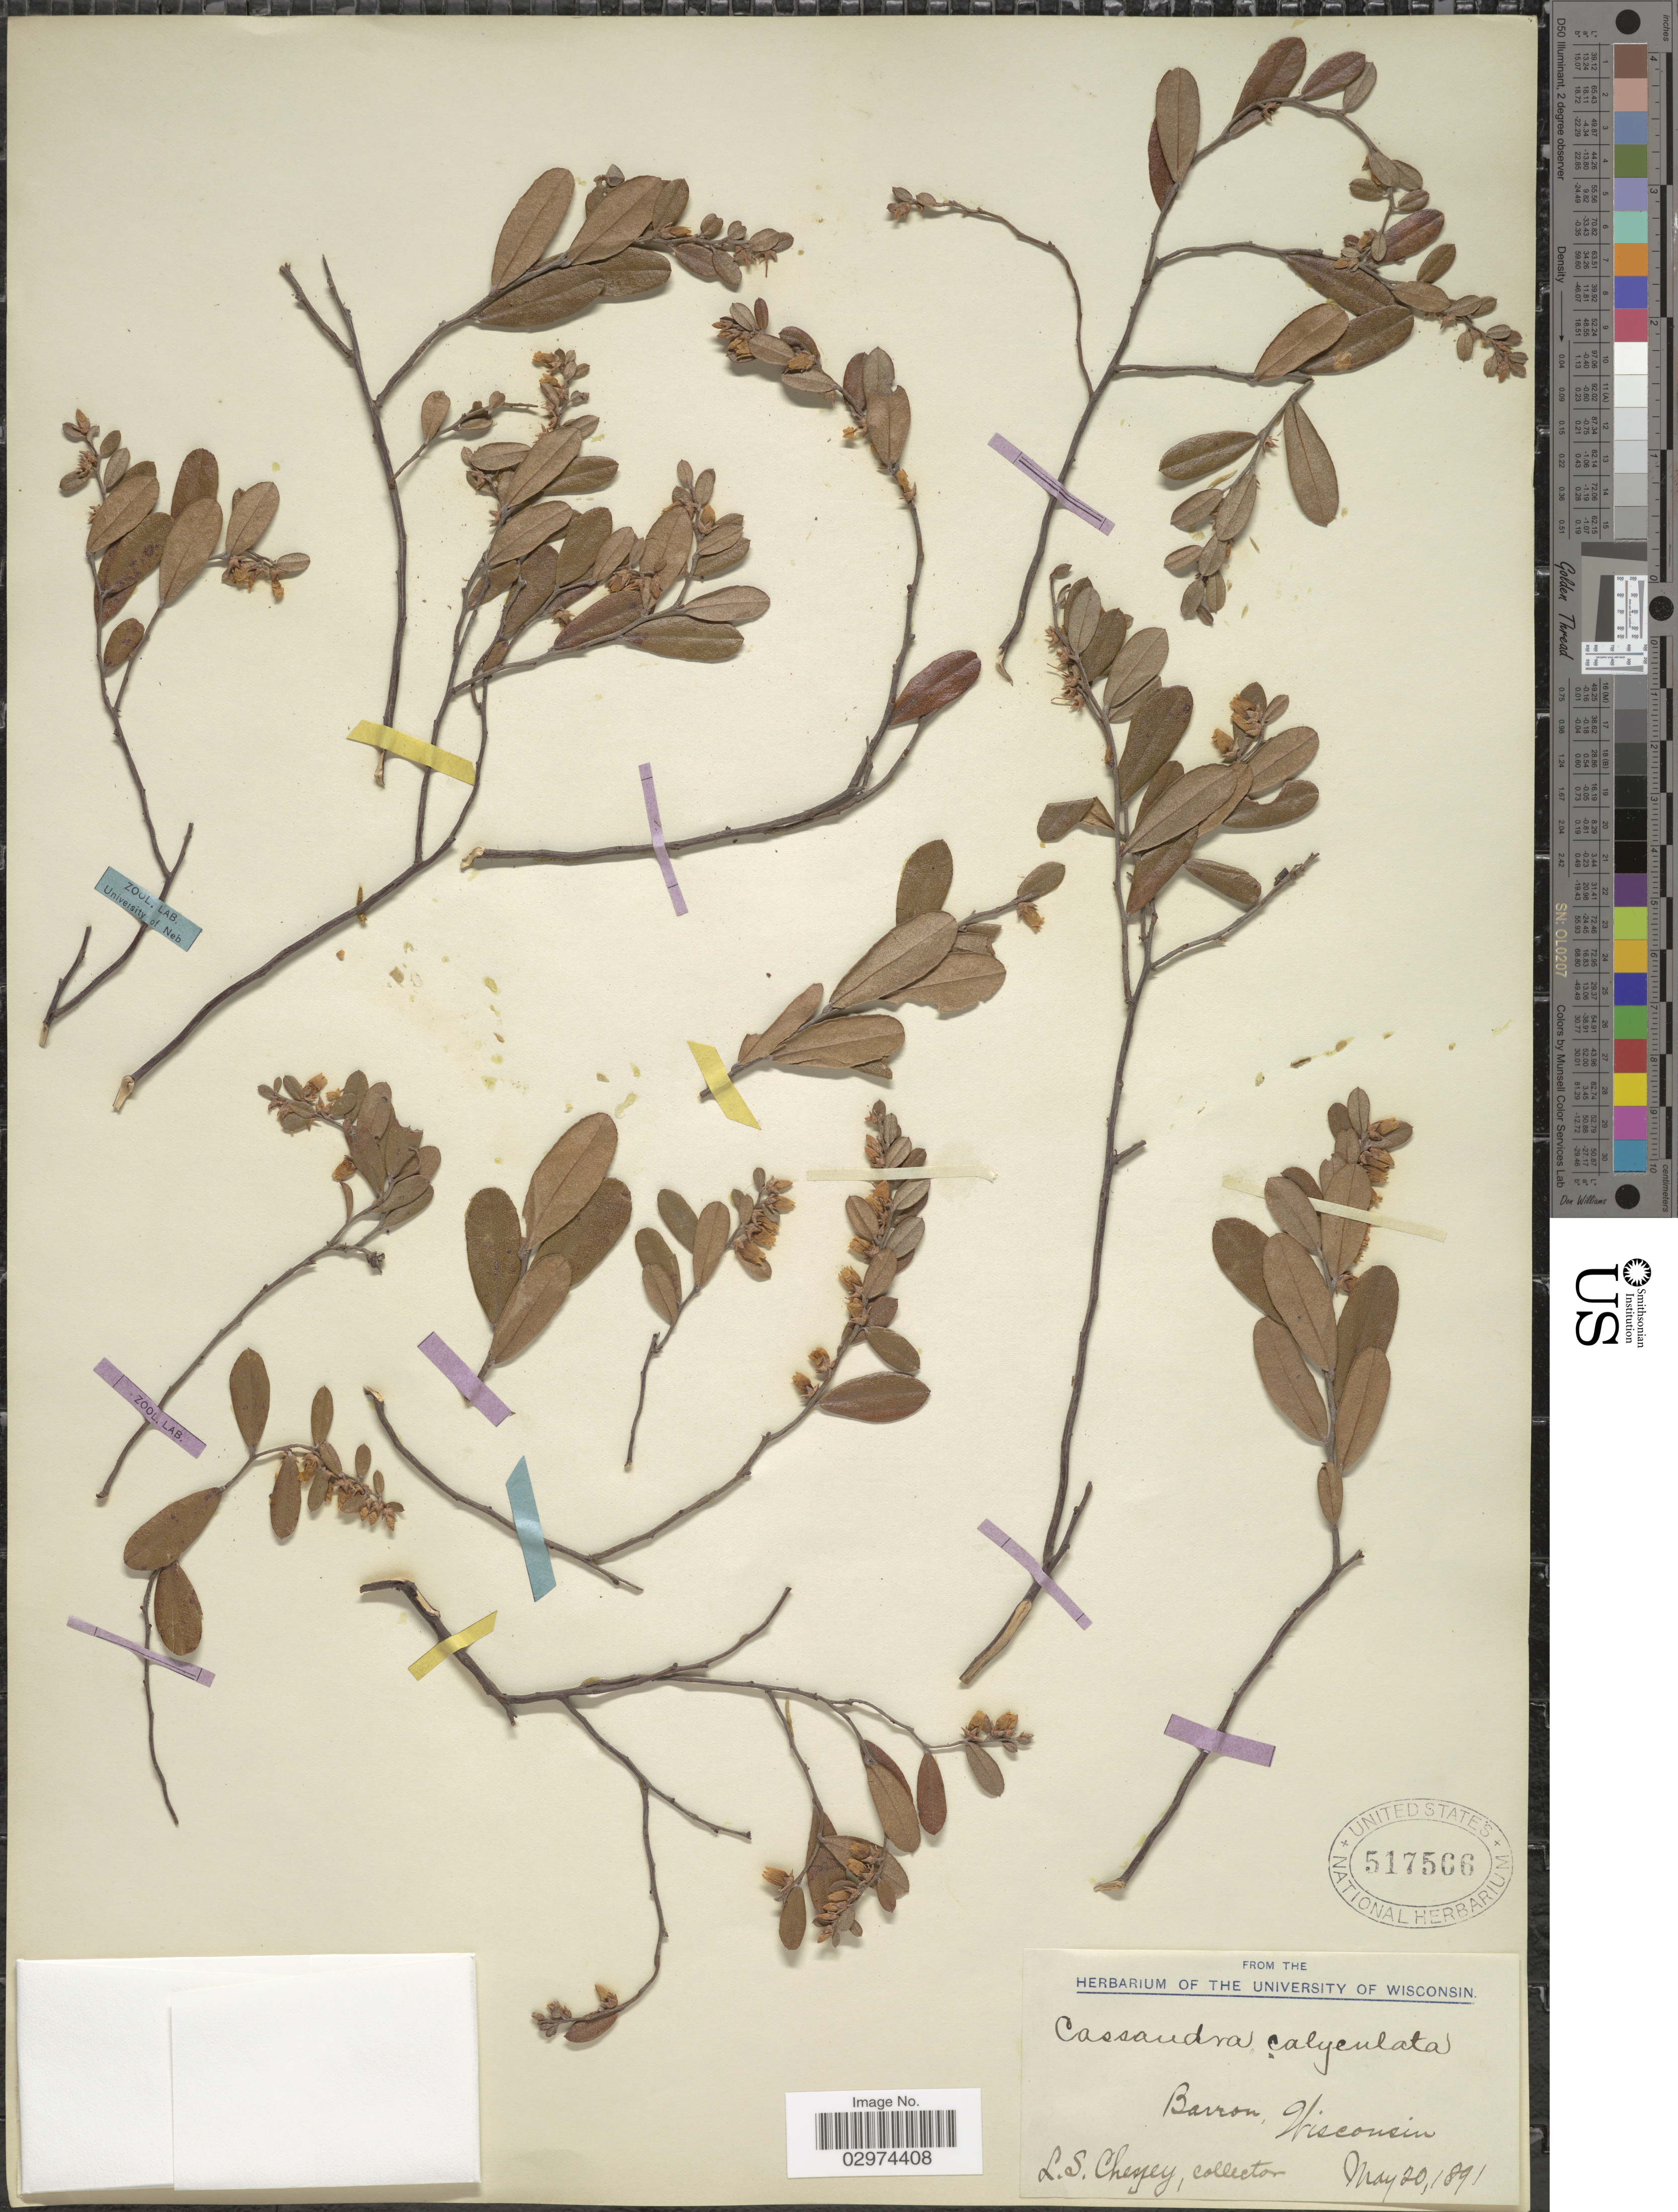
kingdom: Plantae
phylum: Tracheophyta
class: Magnoliopsida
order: Ericales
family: Ericaceae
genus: Chamaedaphne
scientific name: Chamaedaphne calyculata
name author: (L.) Moench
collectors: L. Cheney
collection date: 1891-05-20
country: United States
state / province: Wisconsin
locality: Barron.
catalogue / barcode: US 517566